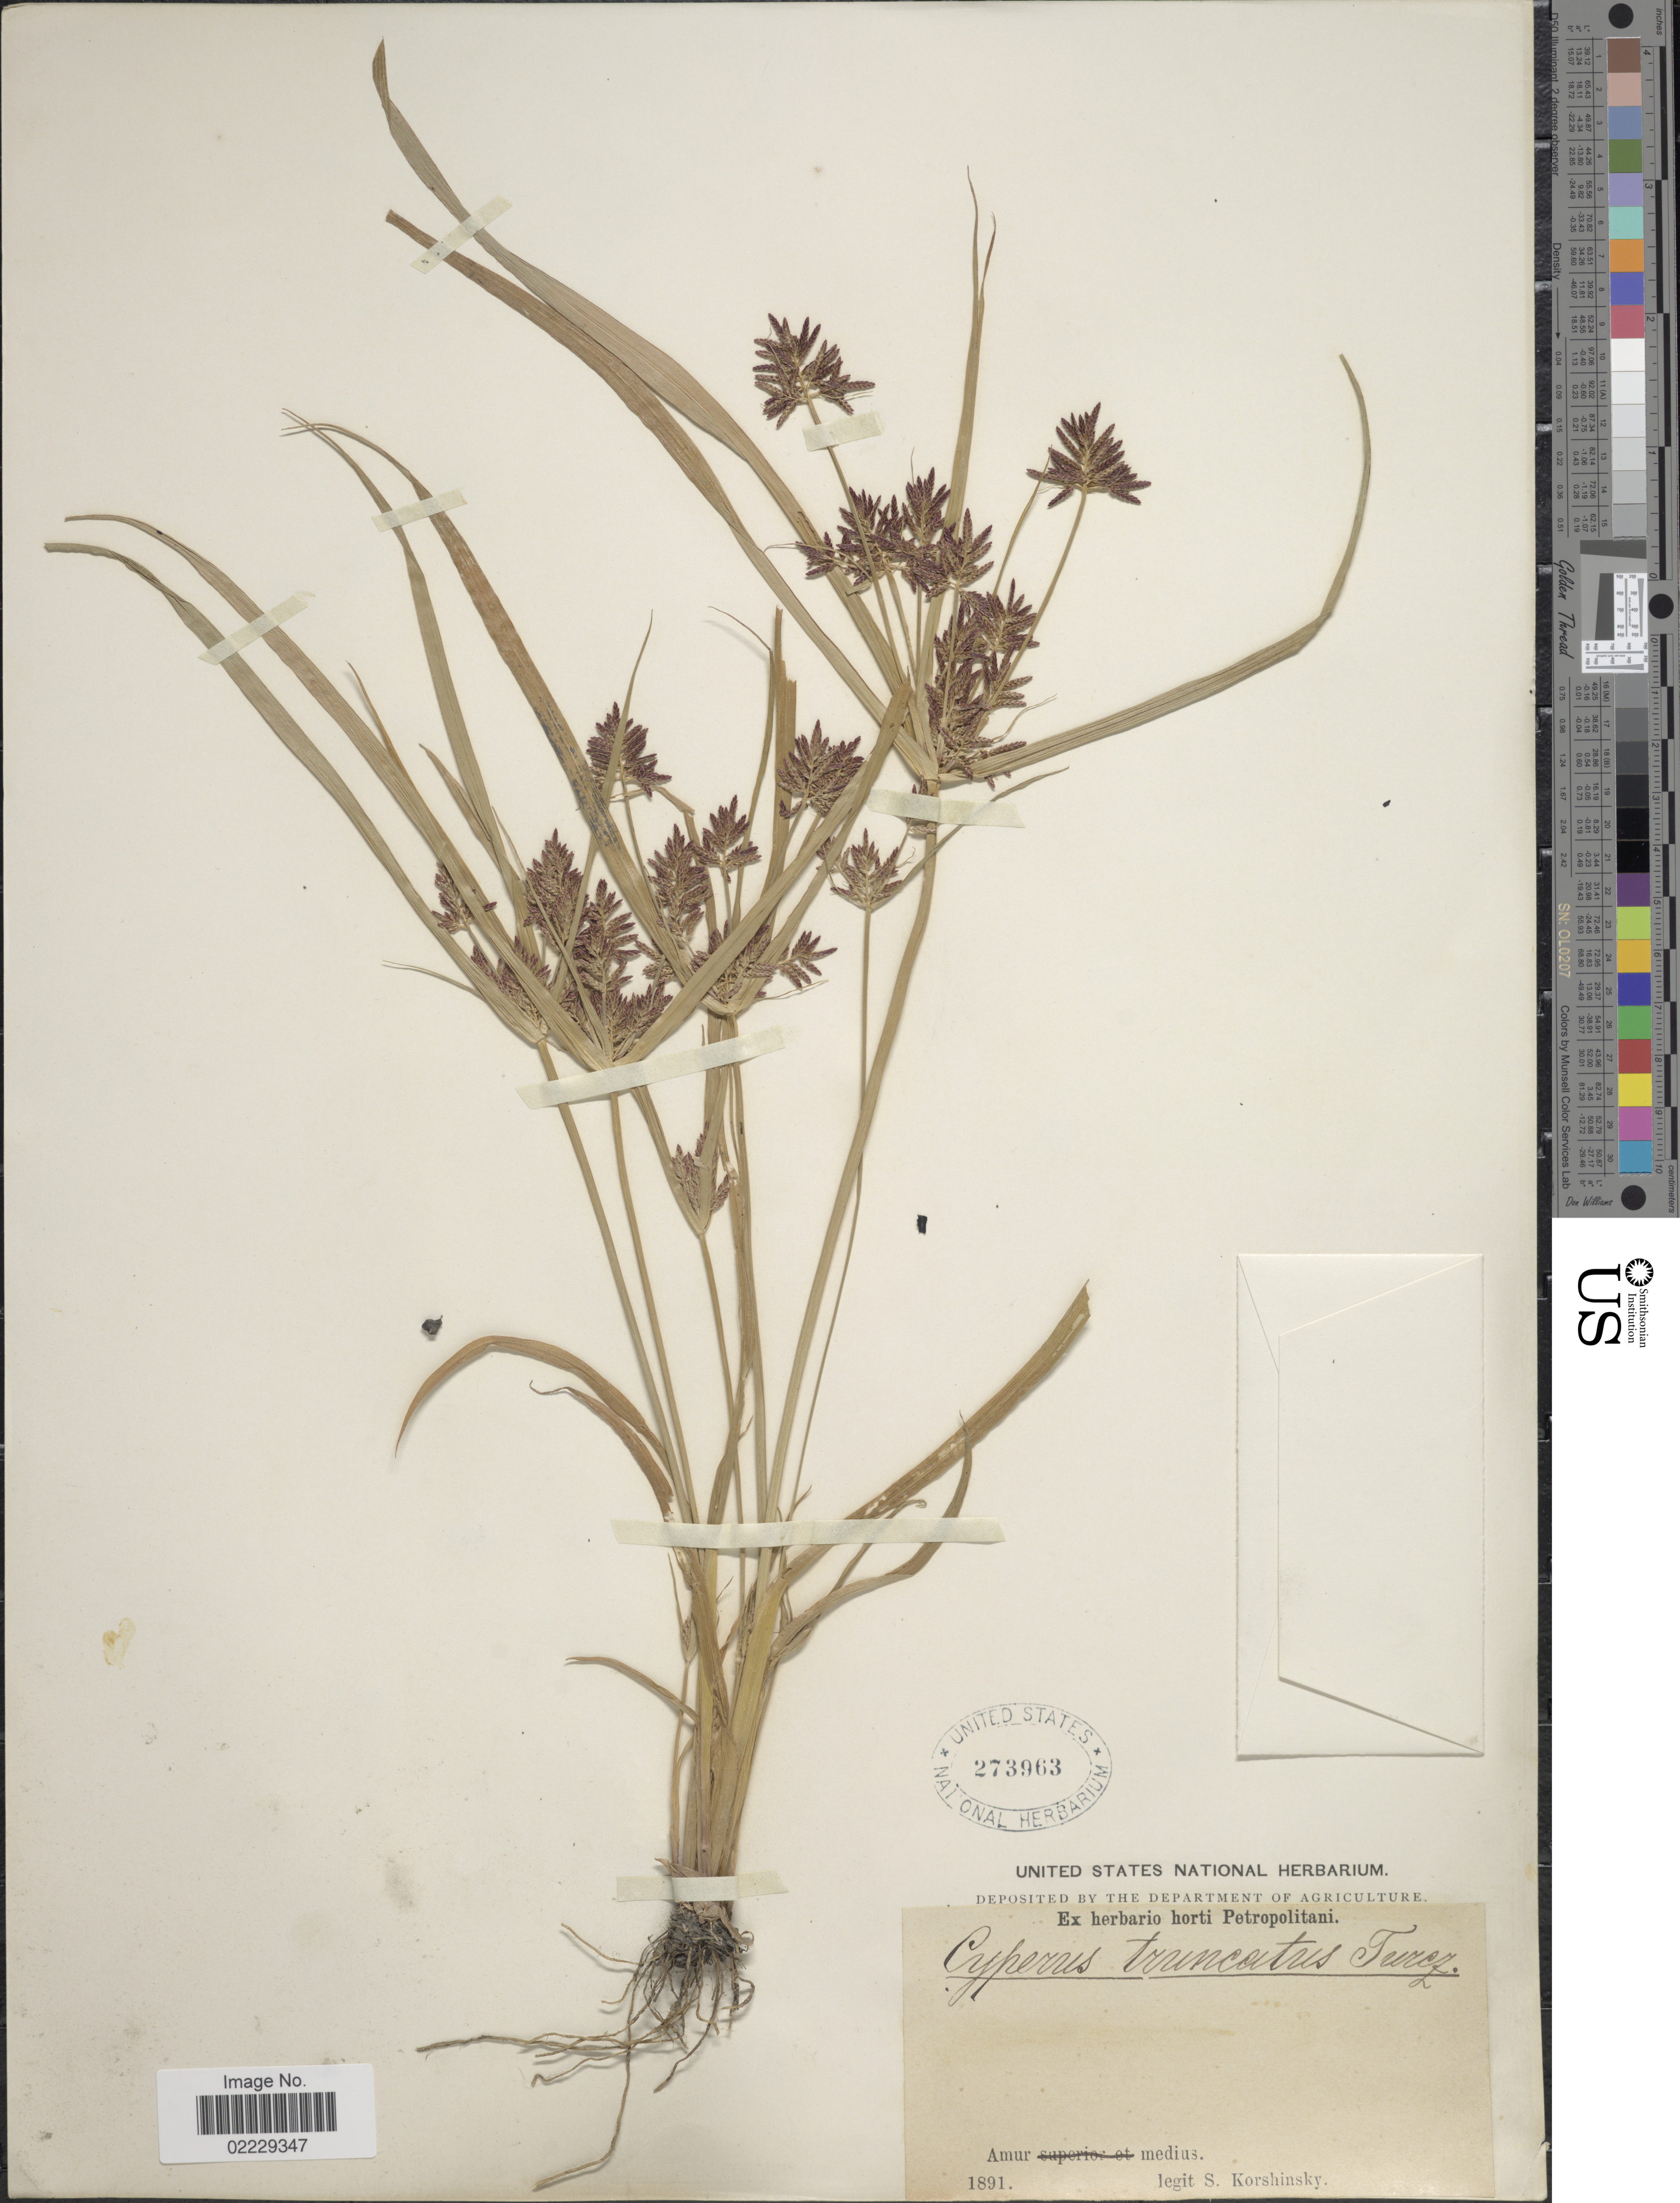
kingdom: Plantae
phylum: Tracheophyta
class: Liliopsida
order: Poales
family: Cyperaceae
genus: Cyperus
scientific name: Cyperus orthostachyus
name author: Franch. & Sav.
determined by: Strong, Mark T., (BOT), Smithsonian Institution - National Museum of Natural History (UNITED STATES)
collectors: S. I. Korshinsky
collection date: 1891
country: Russian Federation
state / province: Amur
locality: Amur medius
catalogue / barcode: US 273963